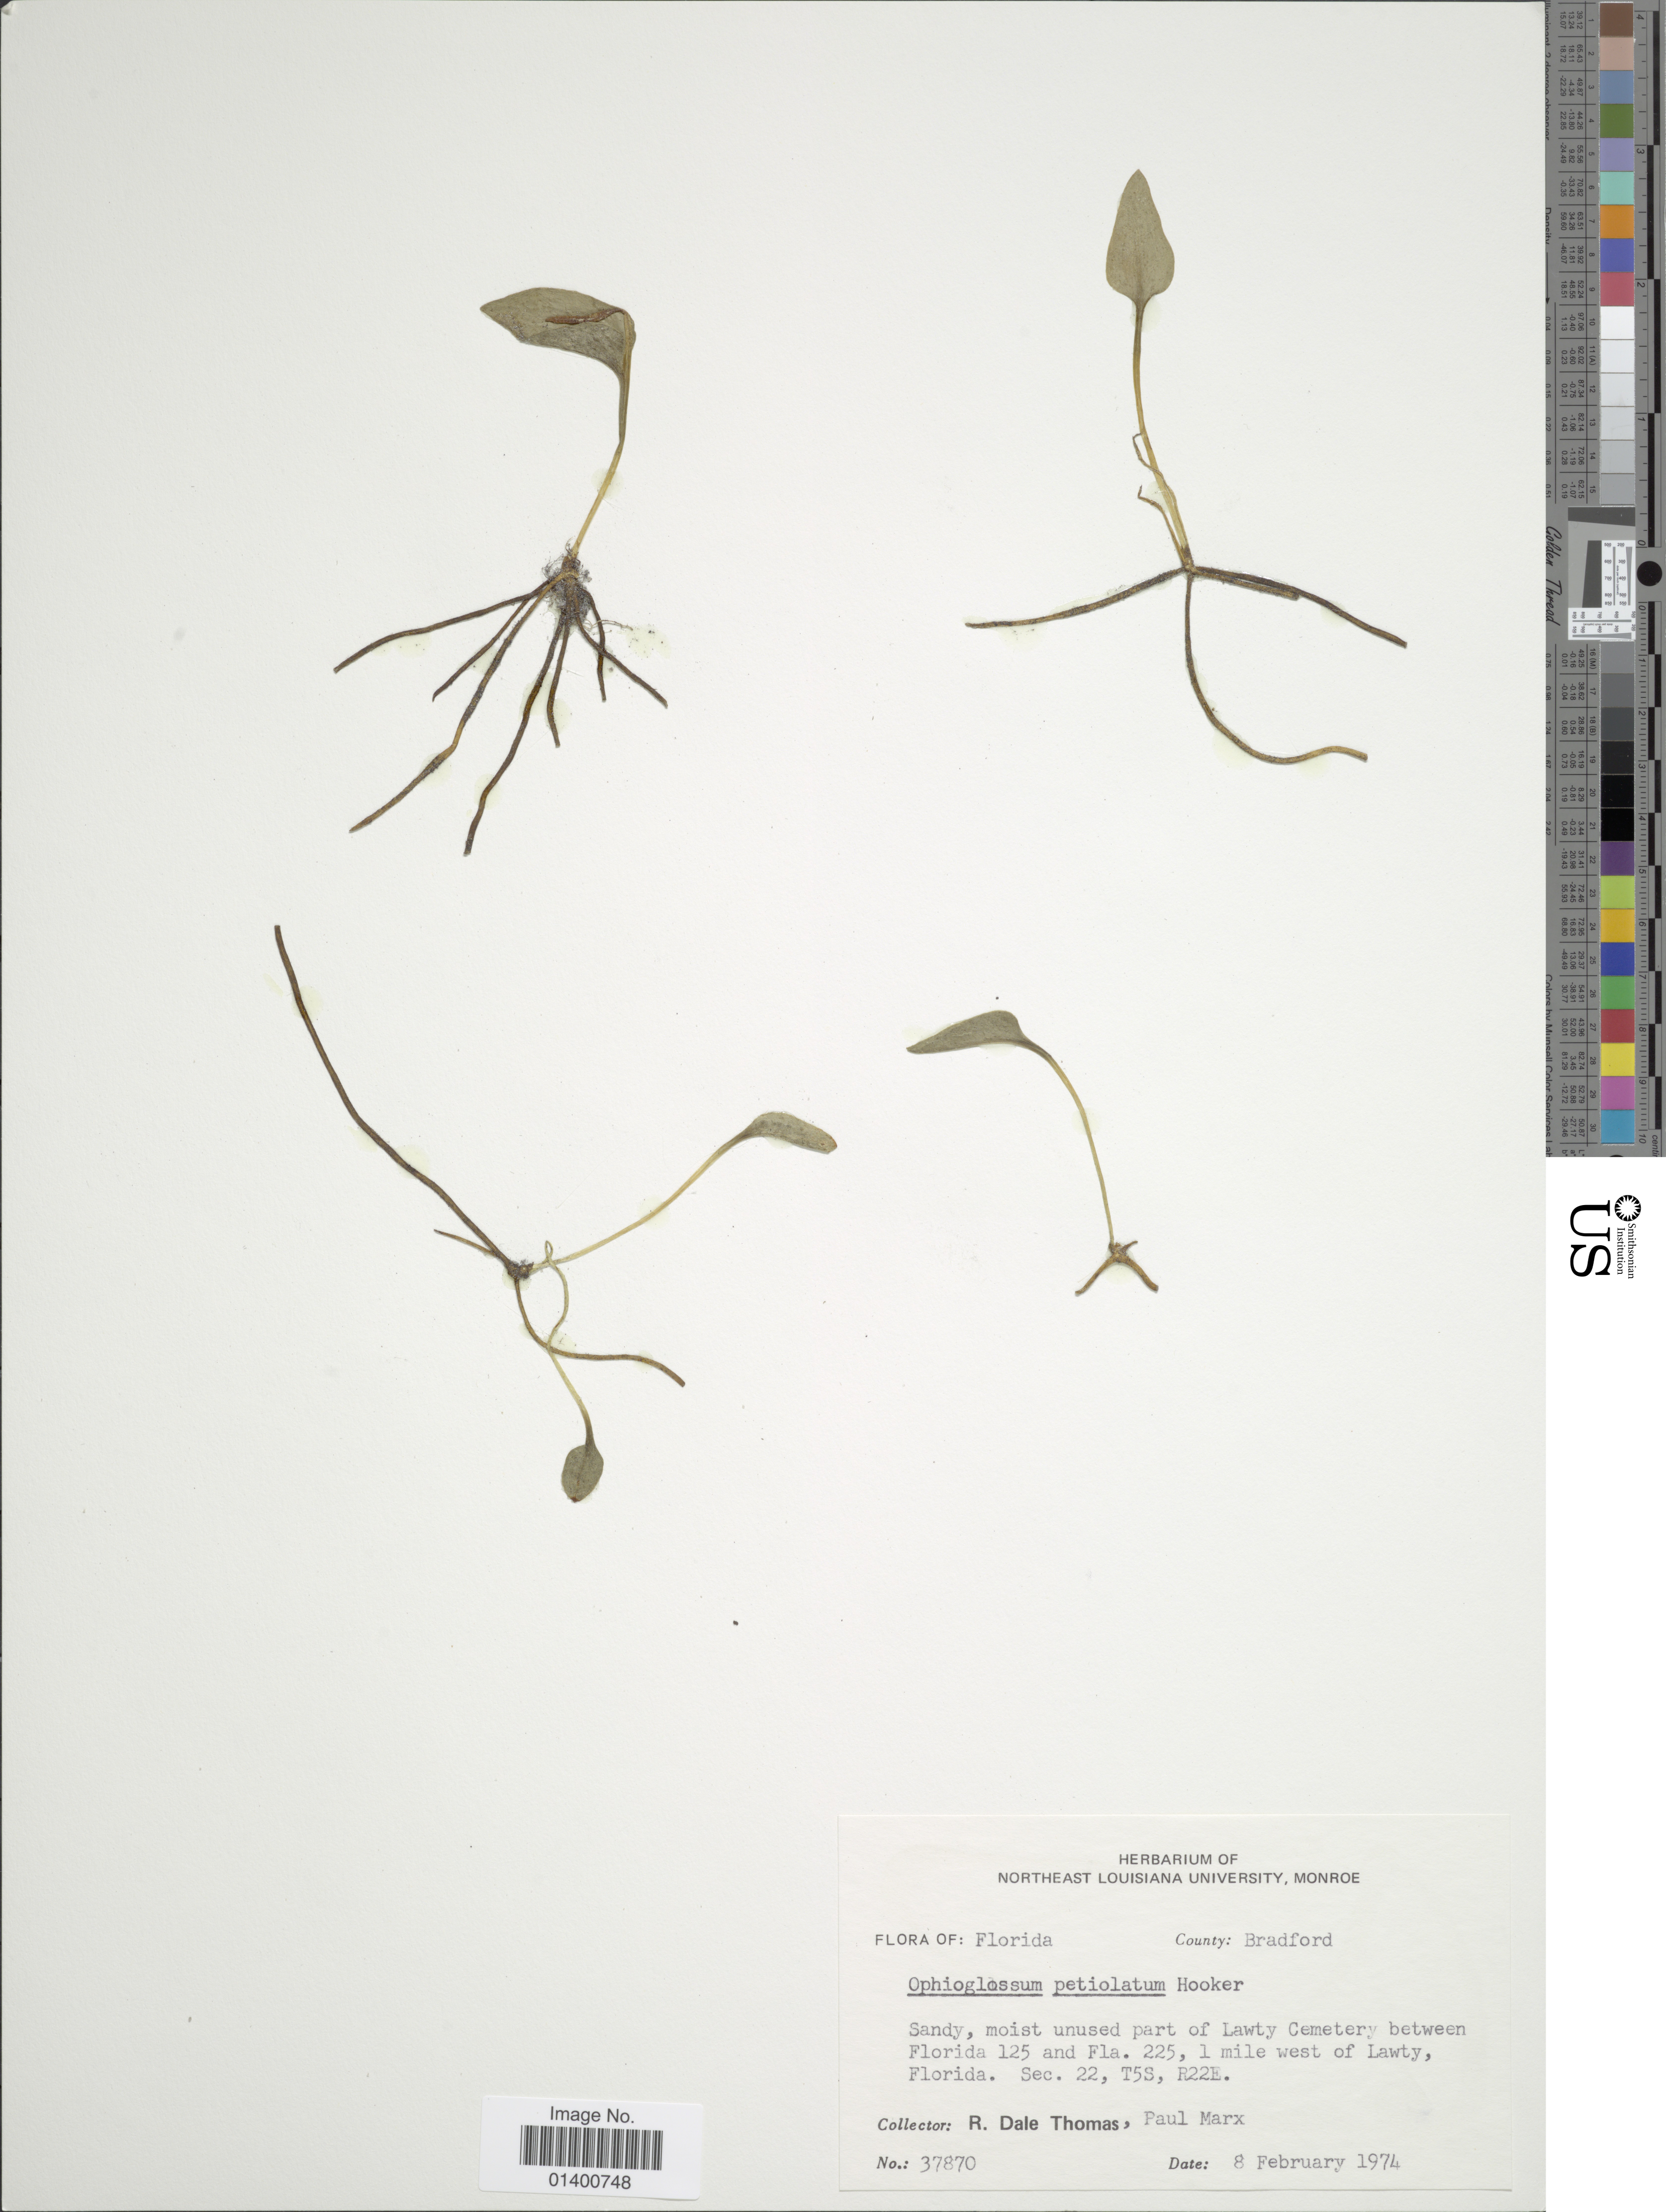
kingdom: Plantae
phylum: Tracheophyta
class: Polypodiopsida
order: Ophioglossales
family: Ophioglossaceae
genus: Ophioglossum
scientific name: Ophioglossum petiolatum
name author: Hook.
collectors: R. Thomas & P. Marx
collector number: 37870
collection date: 1974-02-08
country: United States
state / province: Florida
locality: County Bradford, moist unused part of Lawty Cemetery between Florida 125 and Fla. 225, 1 mile west of Lawty, Sec. 22, T5S, R22E